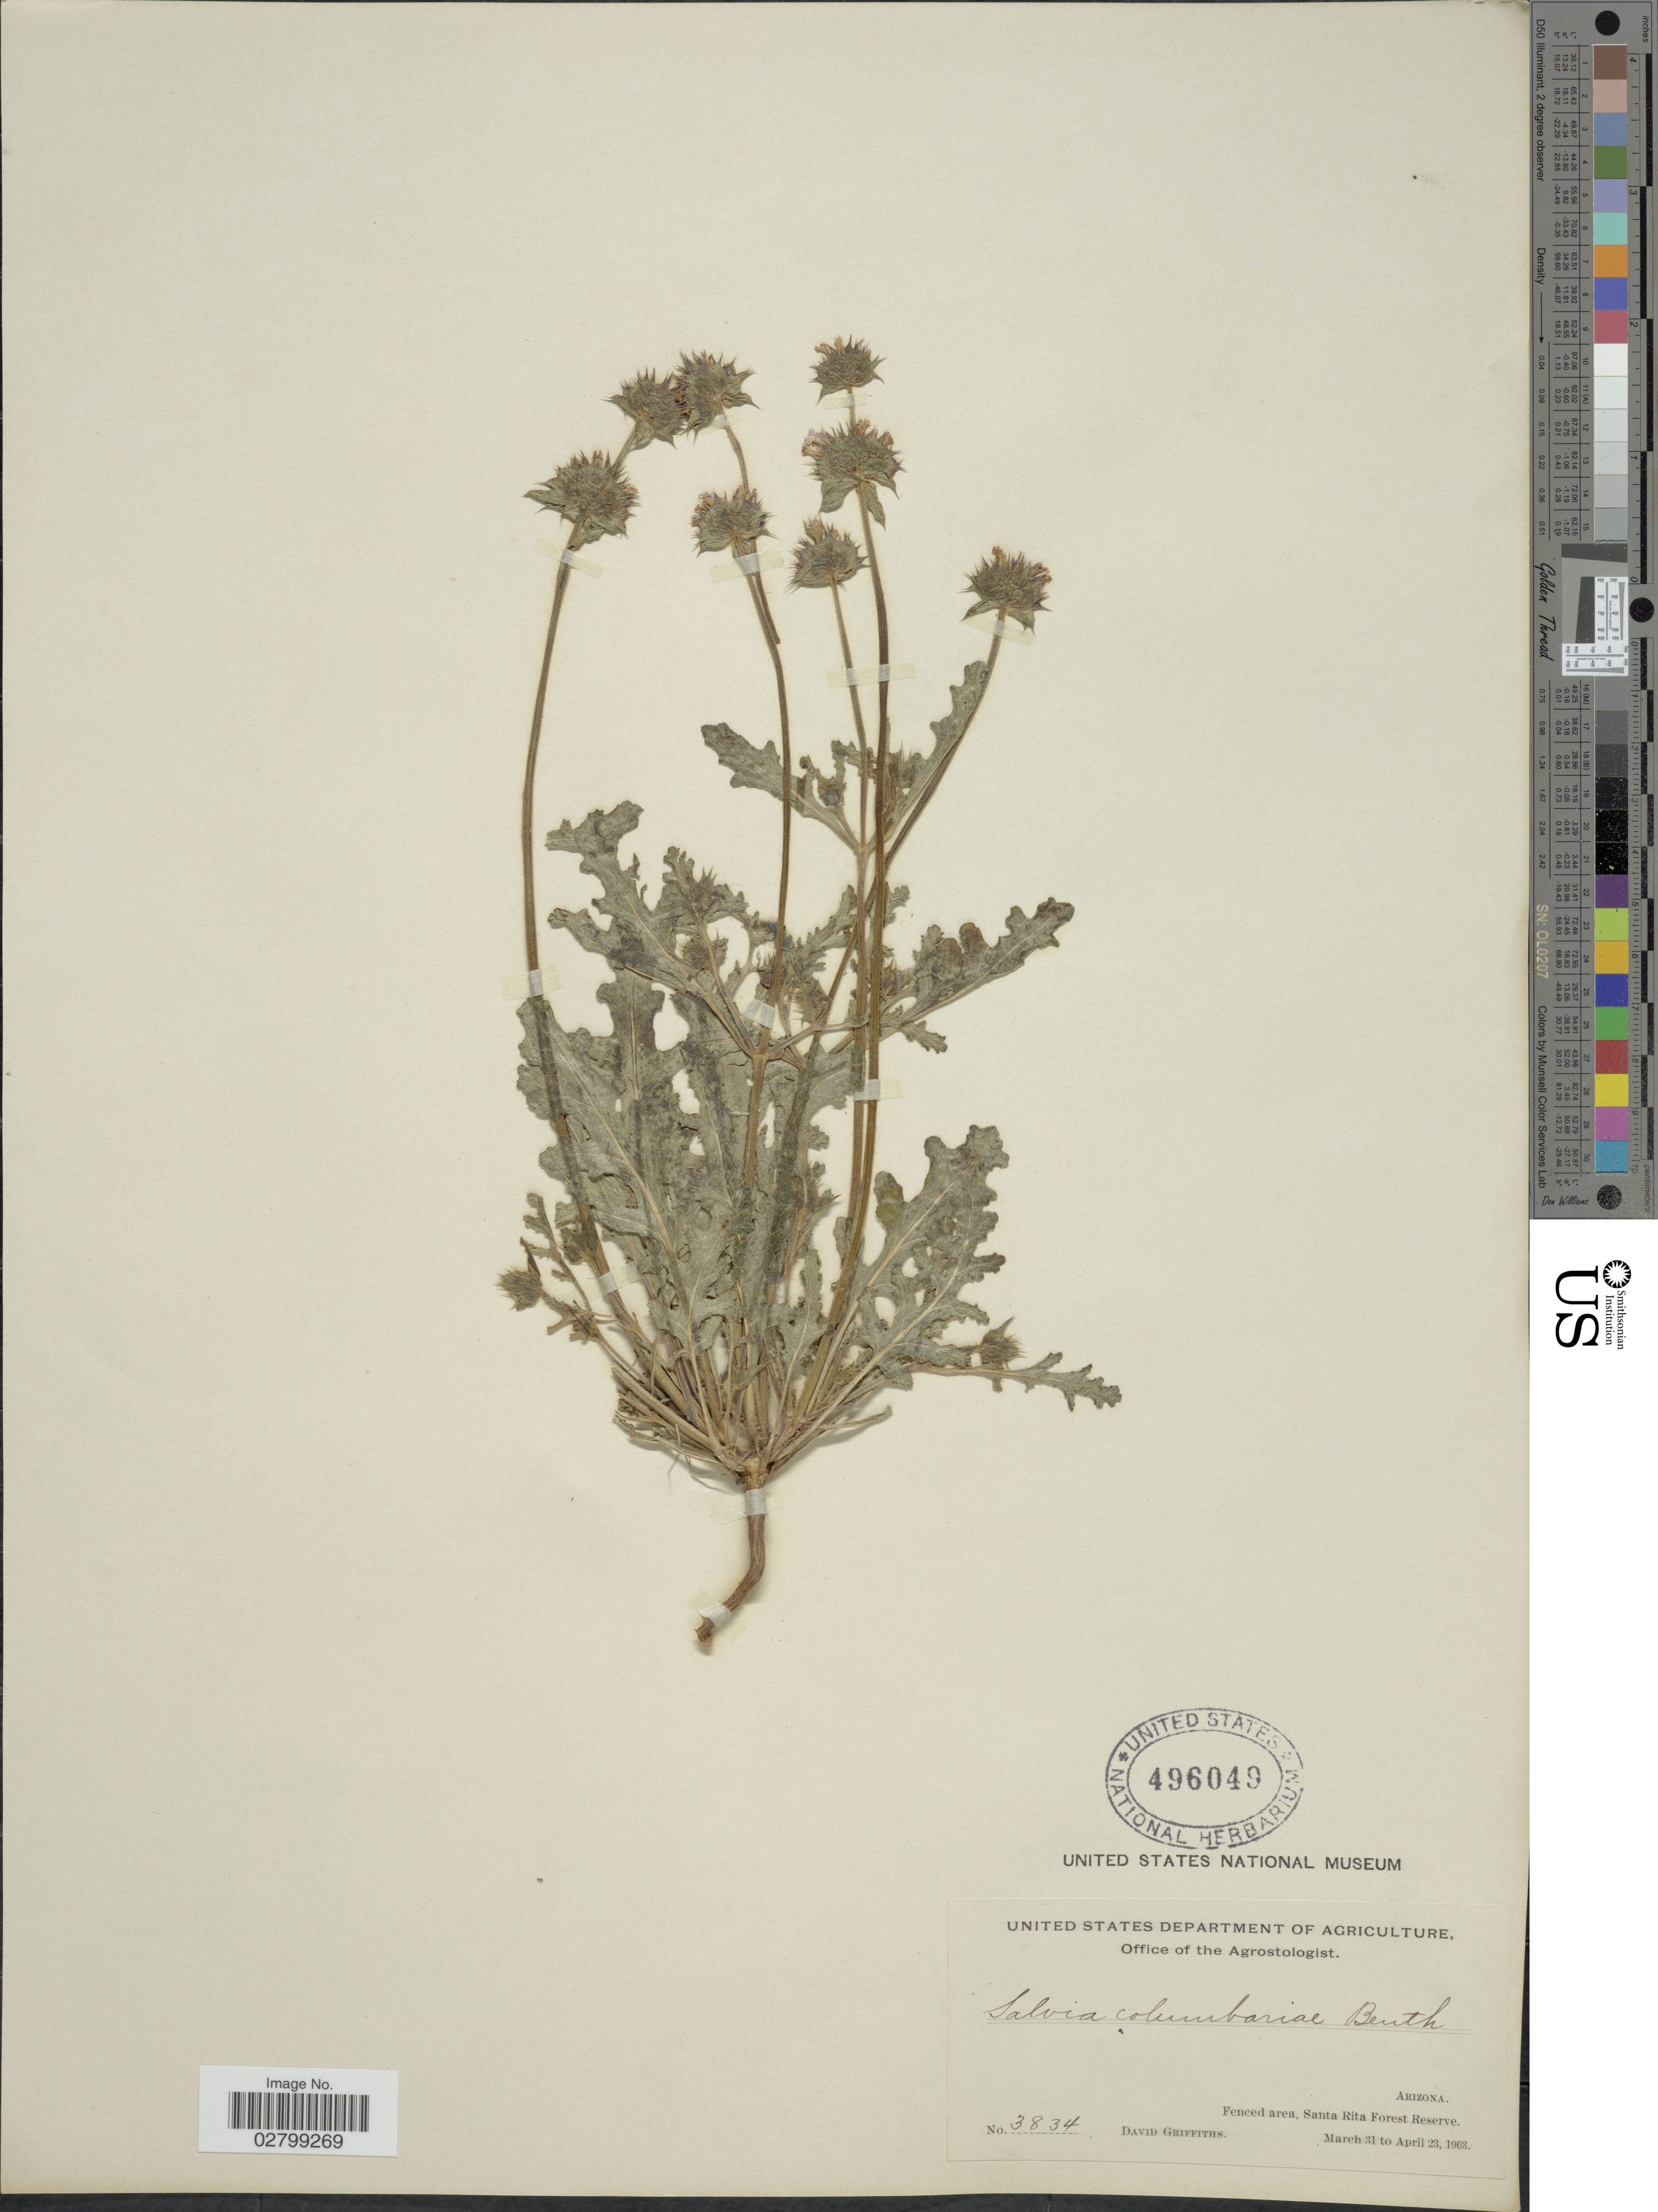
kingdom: Plantae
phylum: Tracheophyta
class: Magnoliopsida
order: Lamiales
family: Lamiaceae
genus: Salvia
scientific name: Salvia columbariae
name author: Benth.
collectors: D. Griffiths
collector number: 3834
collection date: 1903-03-31/1903-04-23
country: United States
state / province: Arizona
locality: Fenced area, Santa Rita Forest Reserve.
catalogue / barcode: US 496049